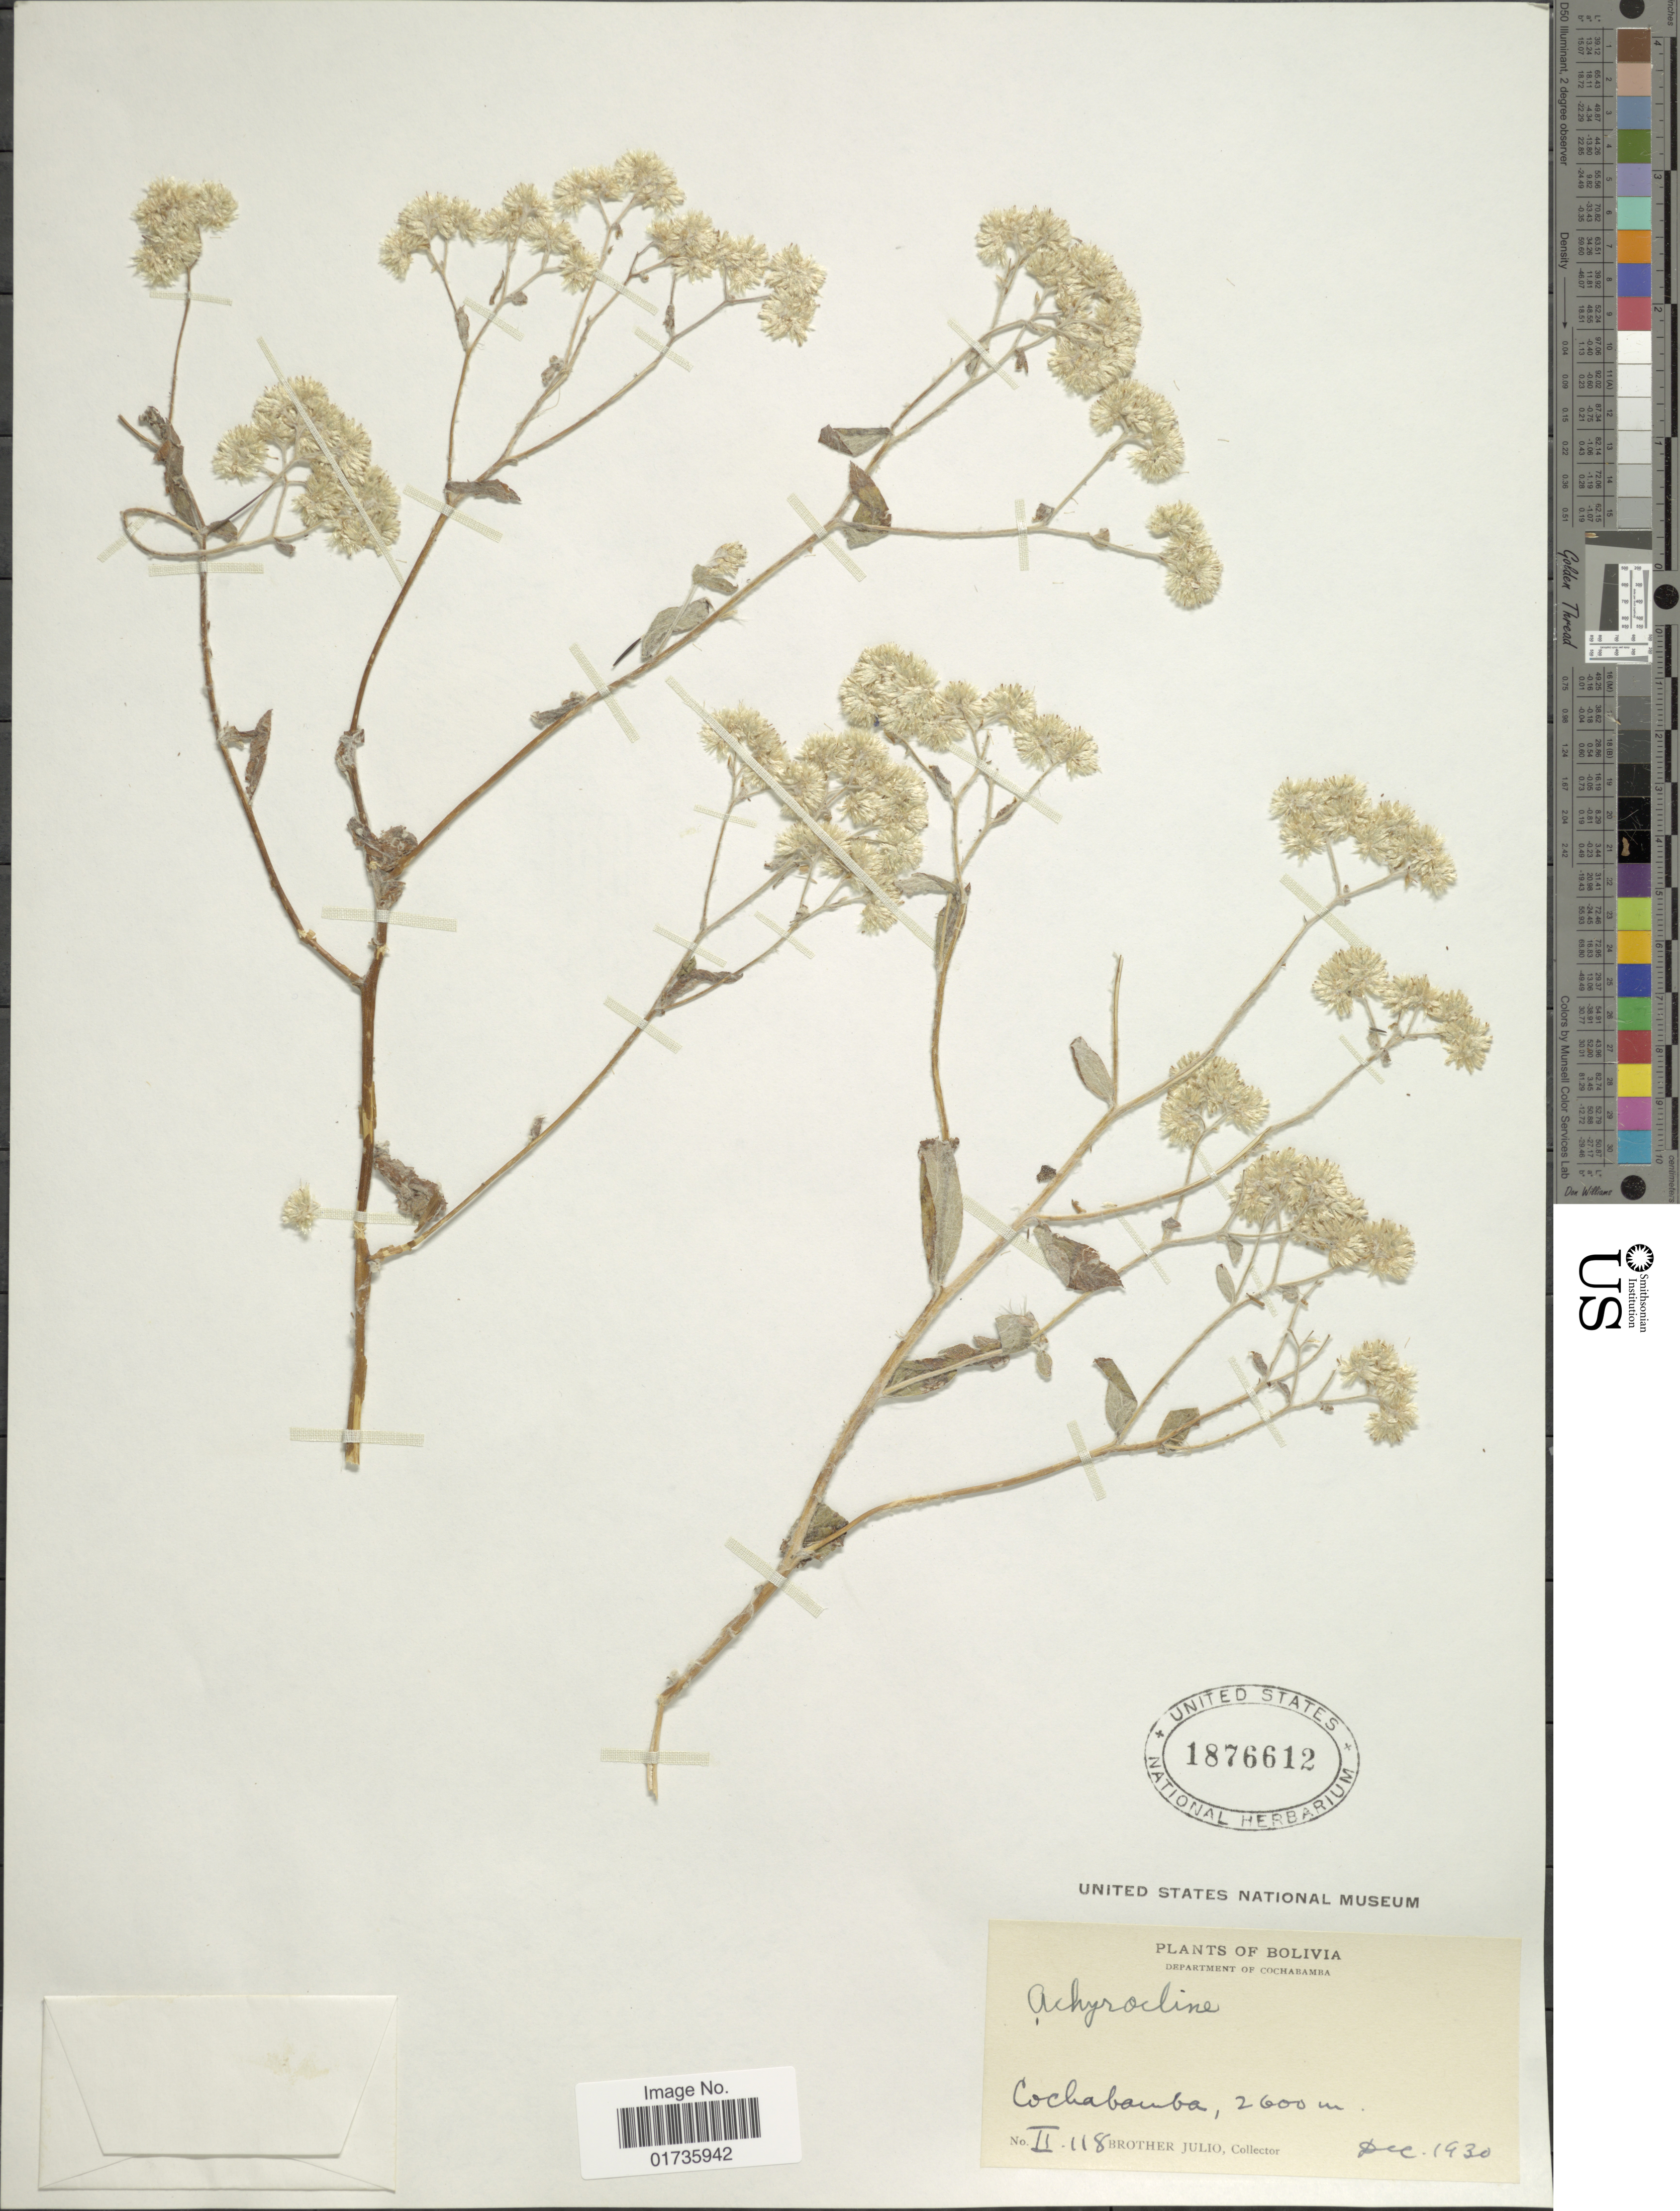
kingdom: Plantae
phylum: Tracheophyta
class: Magnoliopsida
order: Asterales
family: Asteraceae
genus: Achyrocline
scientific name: Achyrocline tomentosa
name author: Rusby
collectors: Bro. Julio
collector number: II.118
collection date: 1930-12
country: Bolivia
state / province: Cochabamba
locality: Department of Cochabamba, Cochabamba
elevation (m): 2600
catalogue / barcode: US 1876612